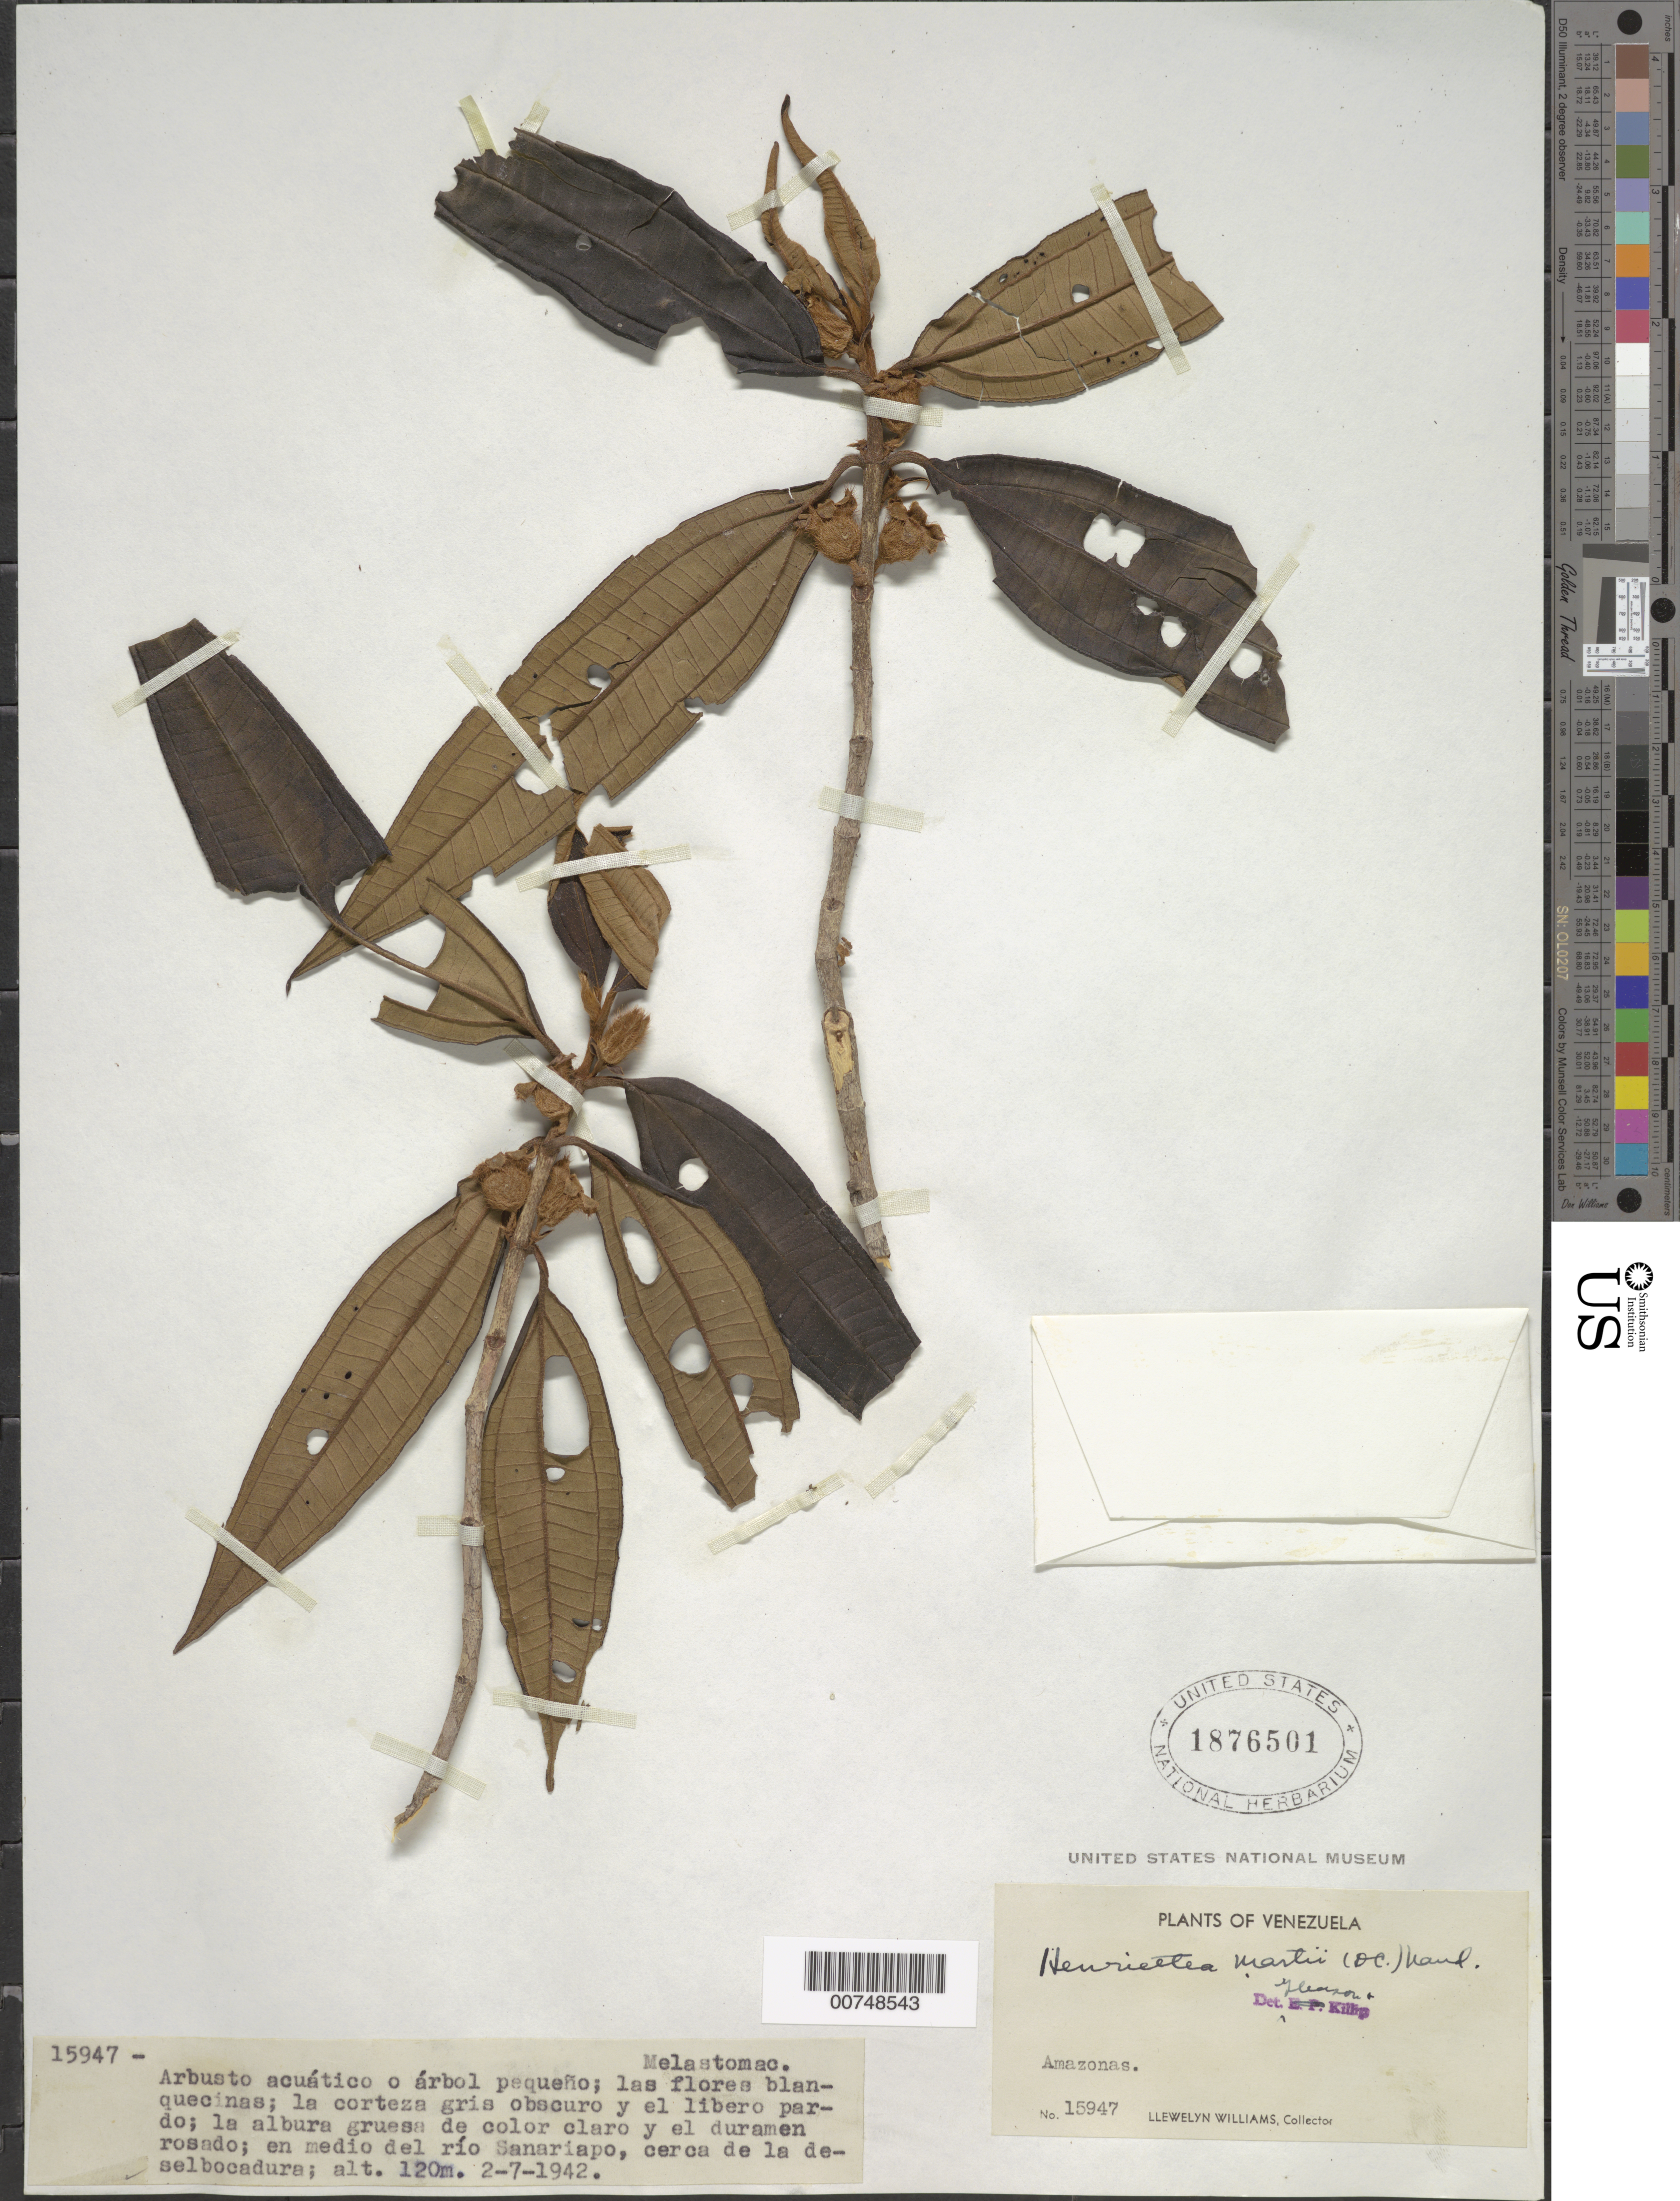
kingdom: Plantae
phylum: Tracheophyta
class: Magnoliopsida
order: Myrtales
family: Melastomataceae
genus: Henriettea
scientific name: Henriettea martiusii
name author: (DC.) Naudin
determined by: Gleason, H. A.; Killip, E. P.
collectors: Ll. Williams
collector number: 15947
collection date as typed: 2-Jul-42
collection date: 1942-07-02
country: Venezuela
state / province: Amazonas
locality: Río Sanariapo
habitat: Medio del rio, cerca de la deselbocadura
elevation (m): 120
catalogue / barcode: US 1876501